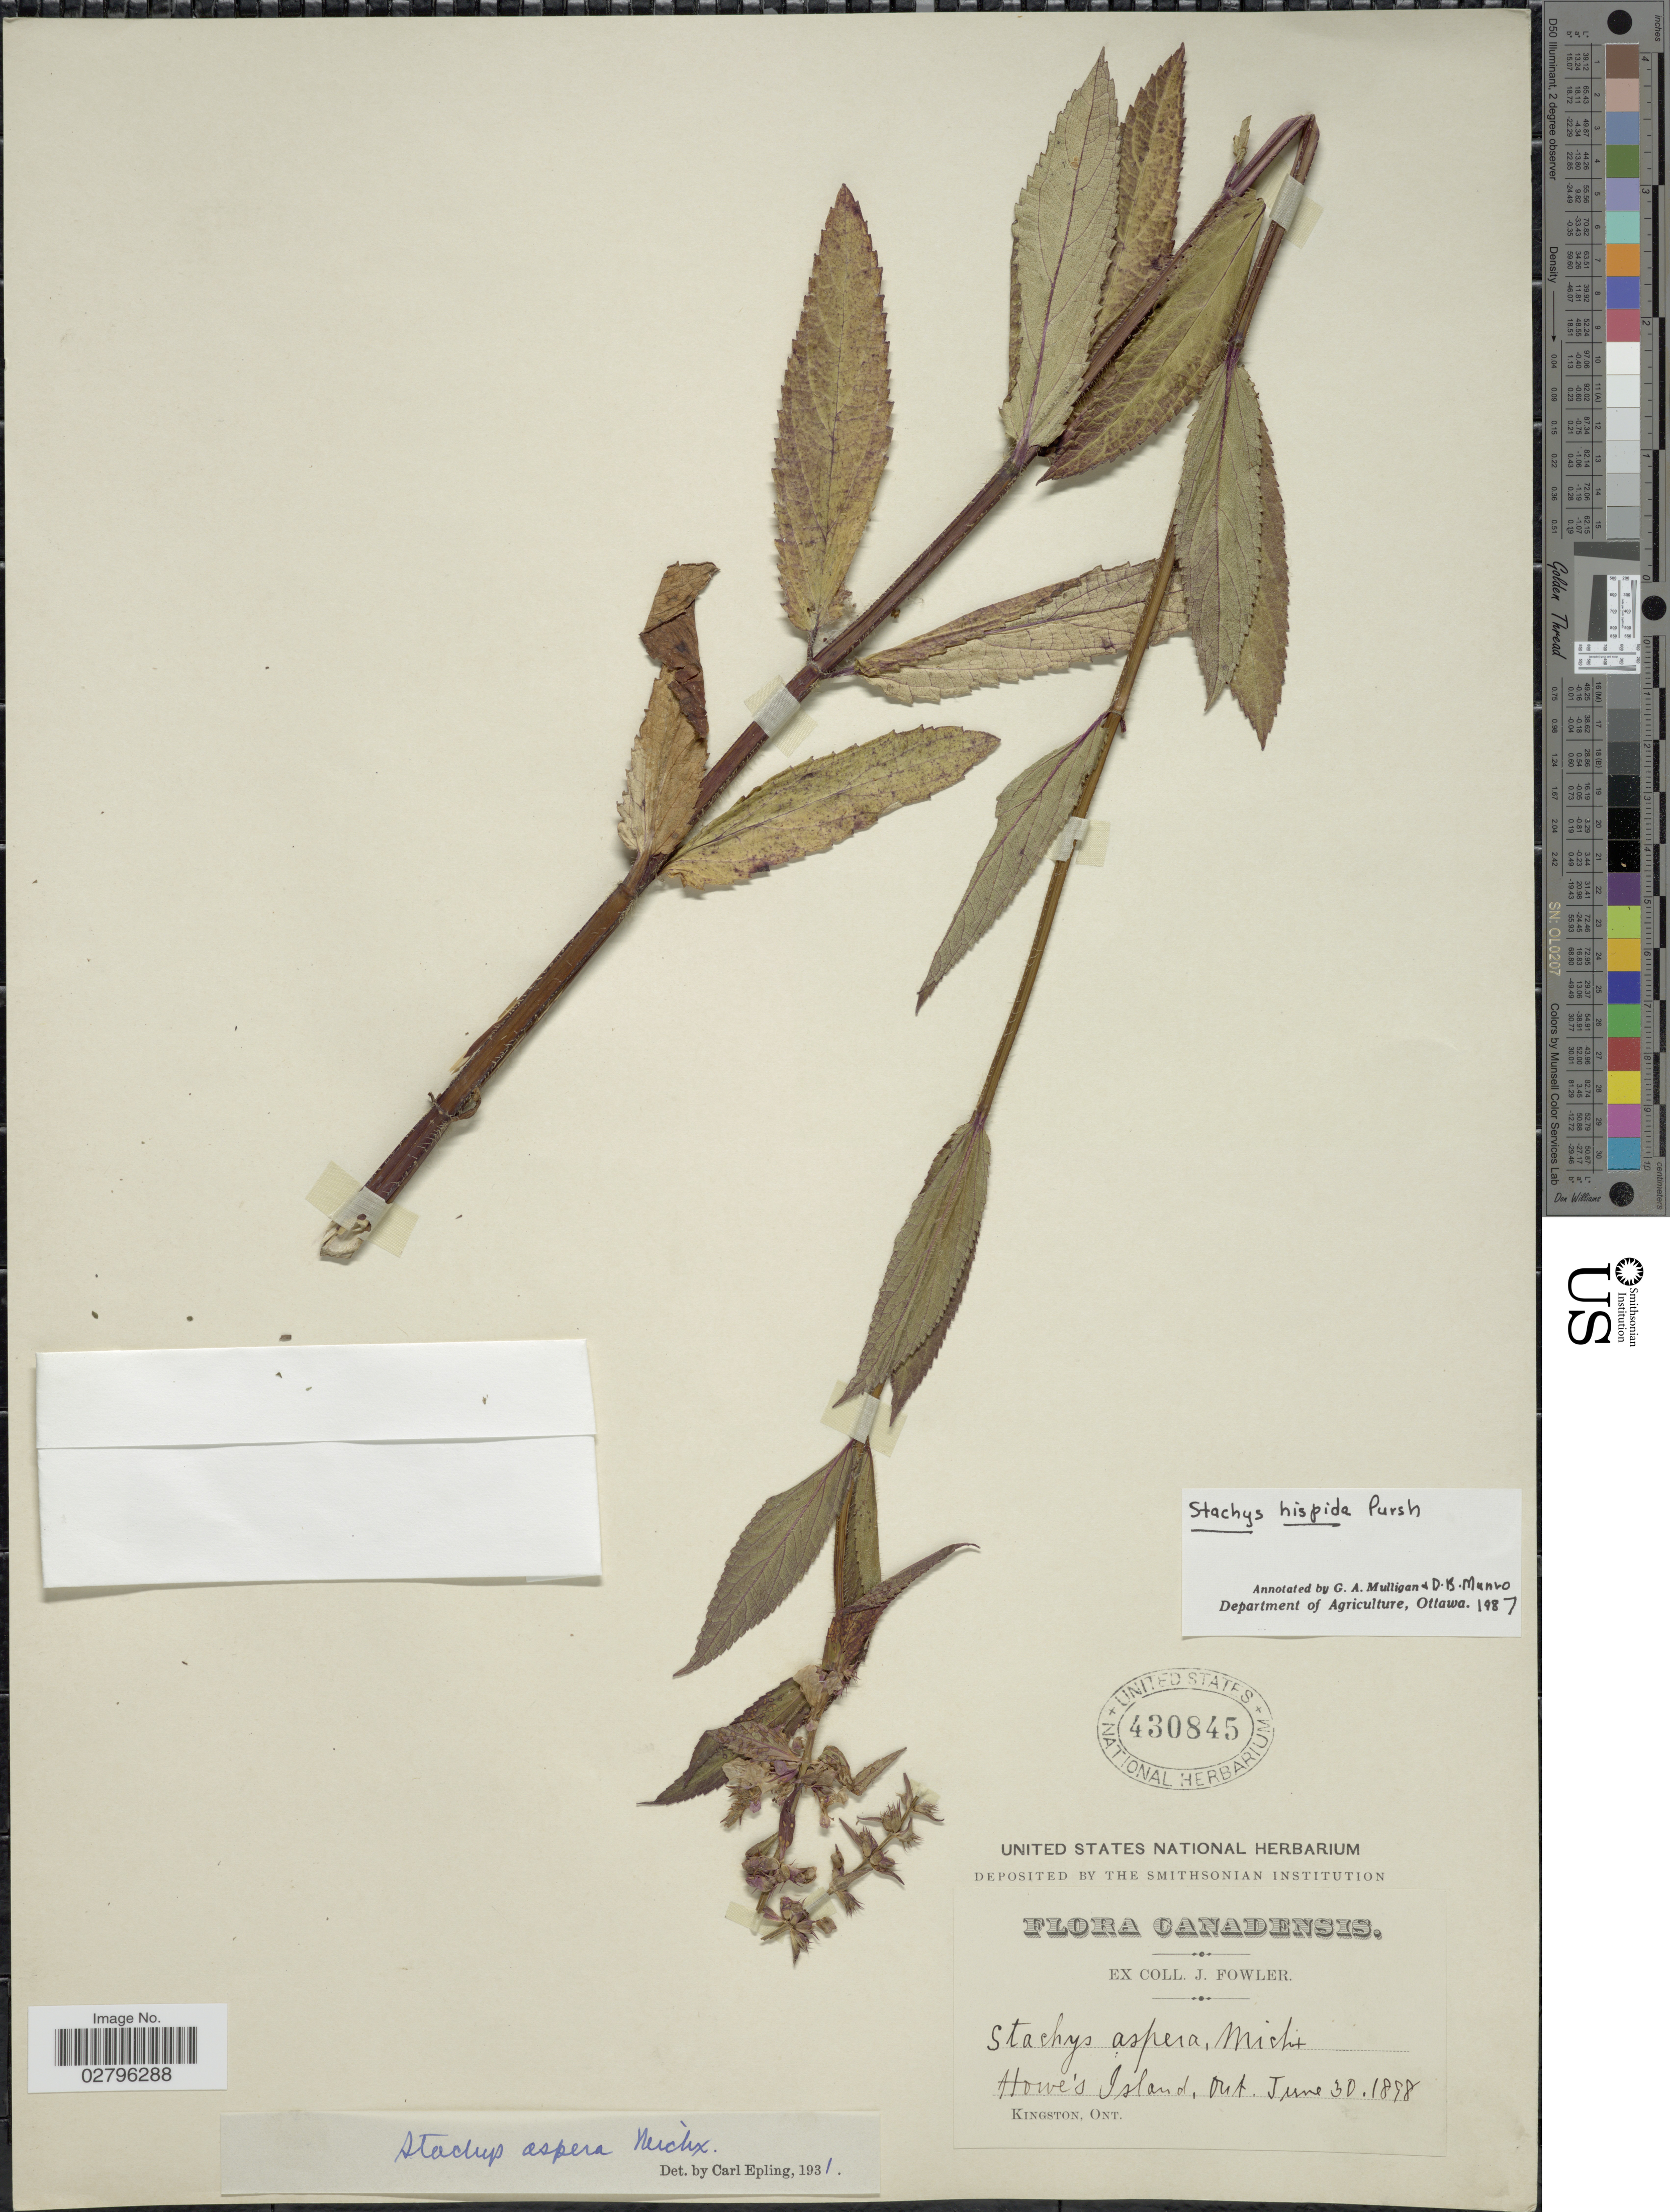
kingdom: Plantae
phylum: Tracheophyta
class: Magnoliopsida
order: Lamiales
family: Lamiaceae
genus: Stachys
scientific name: Stachys hispida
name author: Pursh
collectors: J. P. Fowler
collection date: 1898-06-30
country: Canada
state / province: Ontario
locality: Howe's Island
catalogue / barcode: US 430845